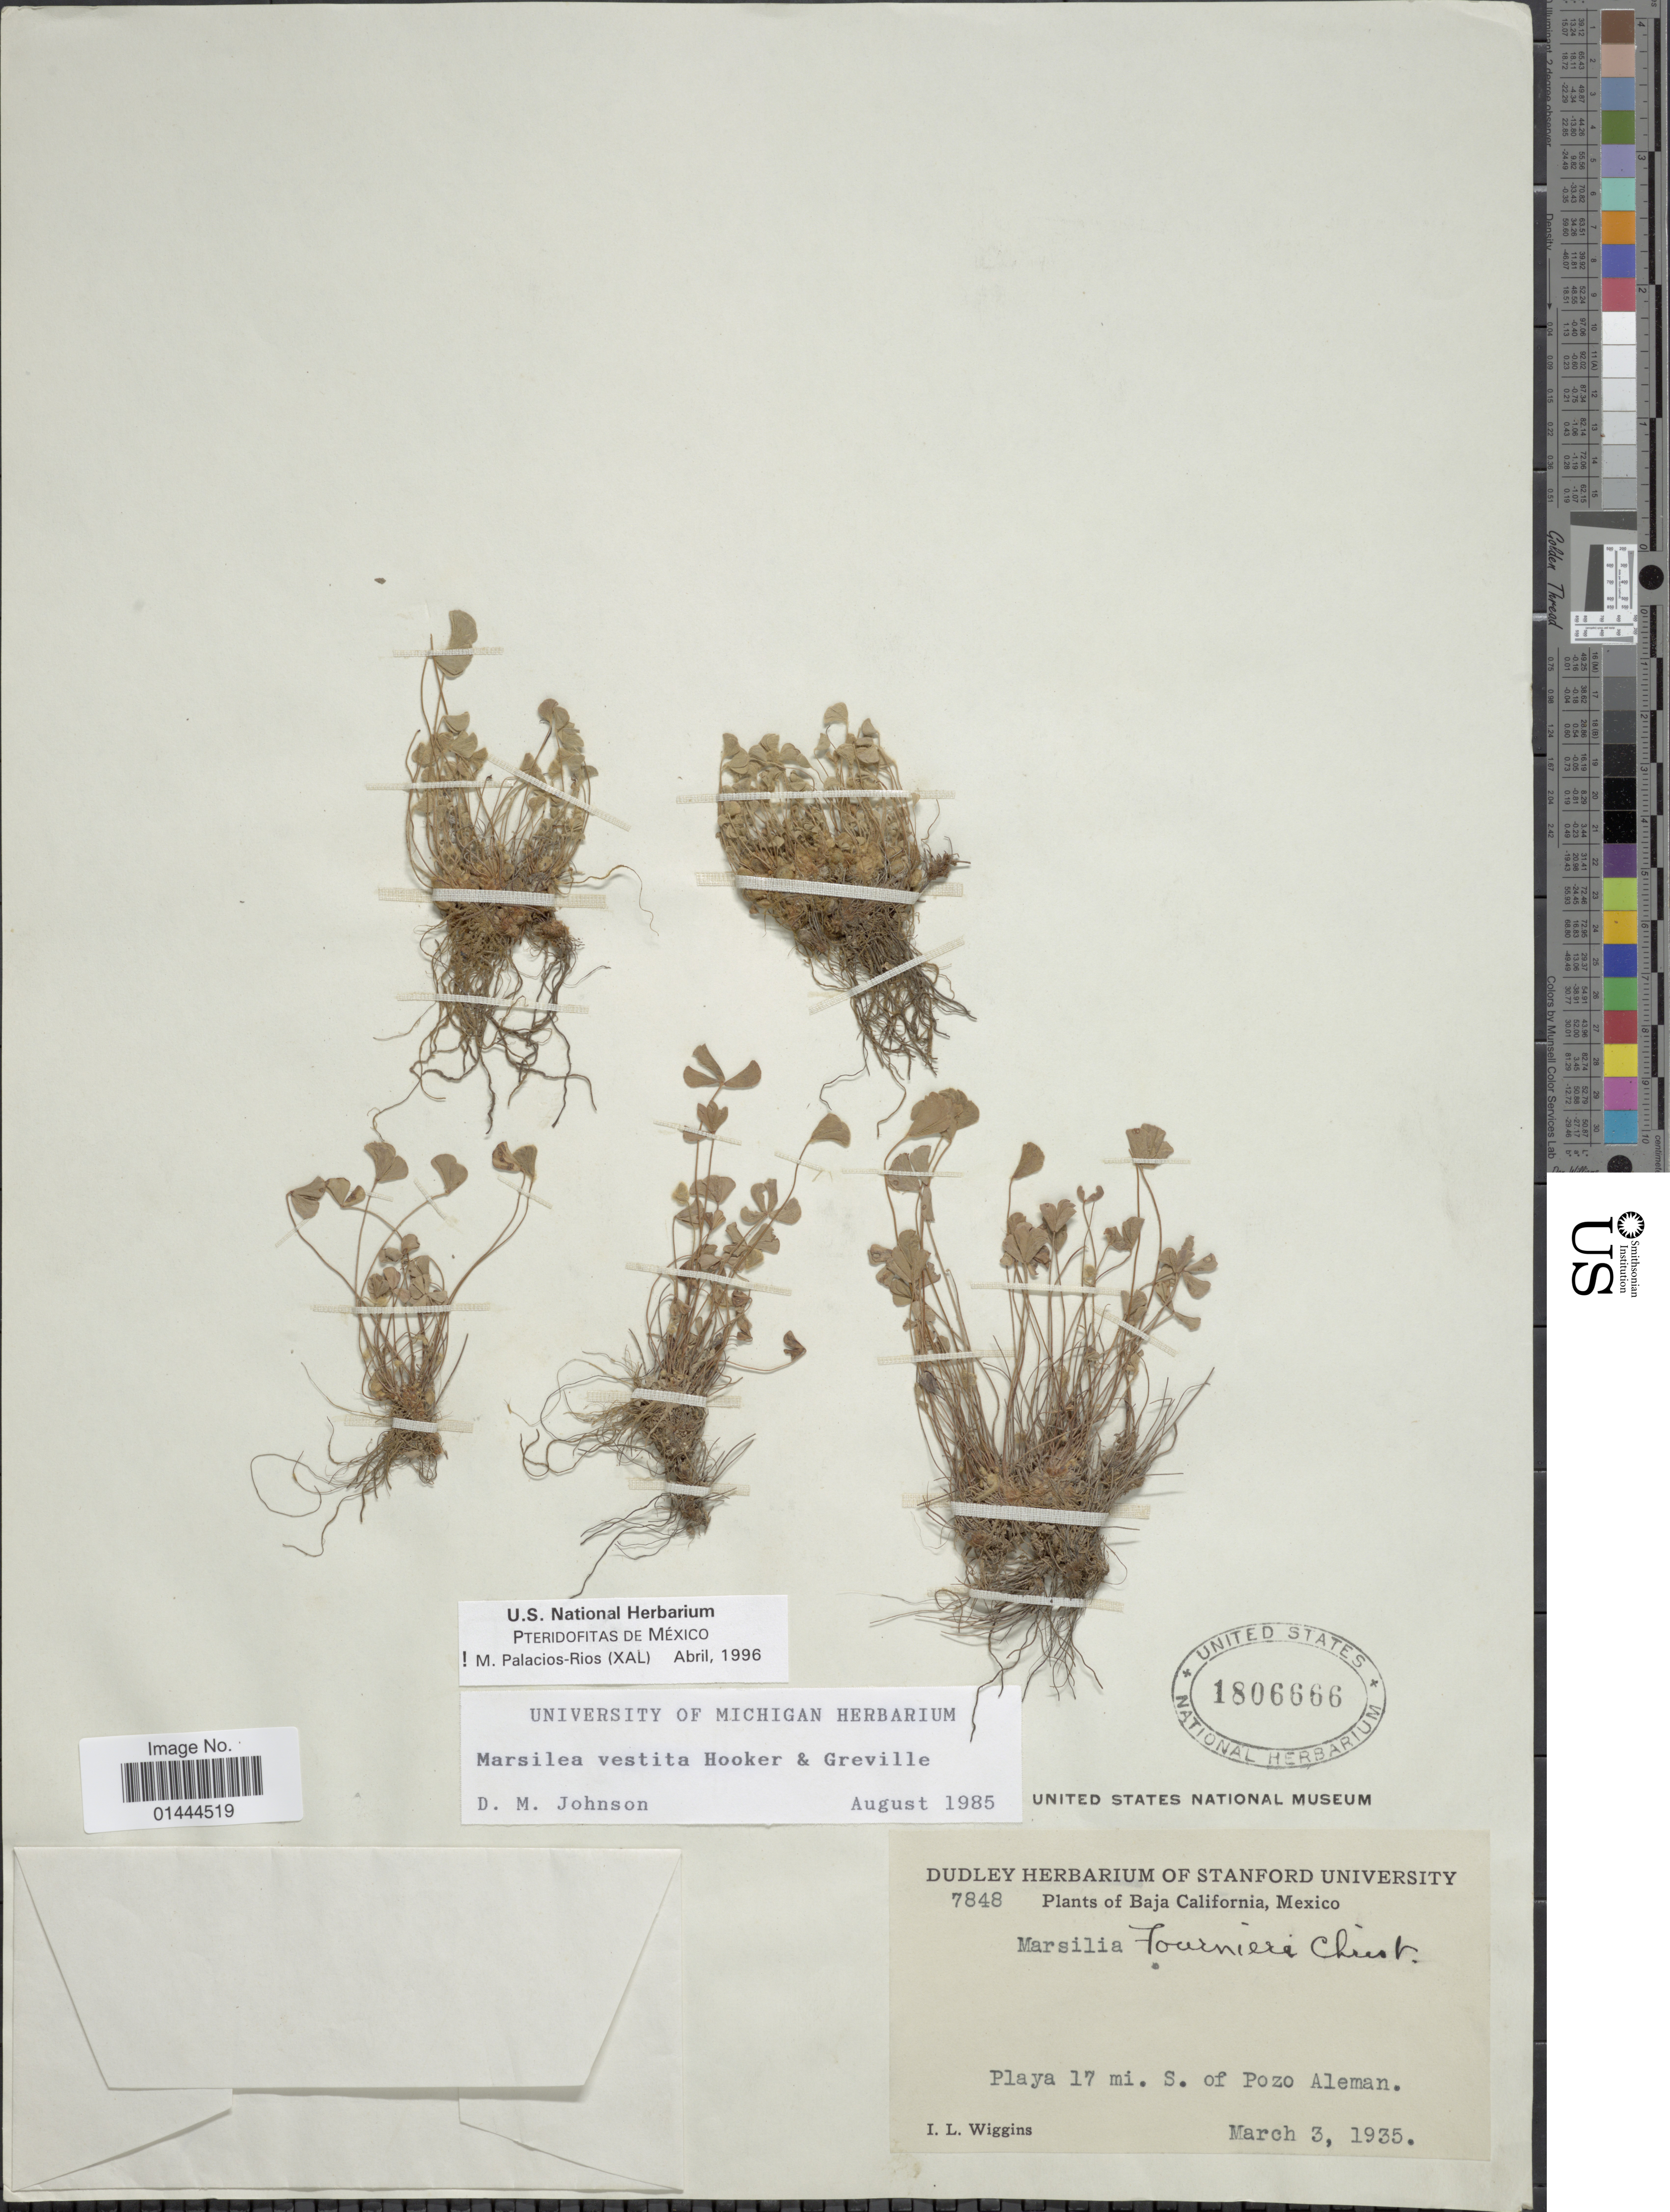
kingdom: Plantae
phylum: Tracheophyta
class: Polypodiopsida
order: Salviniales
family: Marsileaceae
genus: Marsilea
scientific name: Marsilea vestita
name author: Hook. & Grev.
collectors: I. L. Wiggins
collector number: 7848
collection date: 1935-03-03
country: Mexico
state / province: Baja California Norte / Baja California Sur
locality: Playa 17 mi S of Pozo Aleman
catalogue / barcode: US 1806666